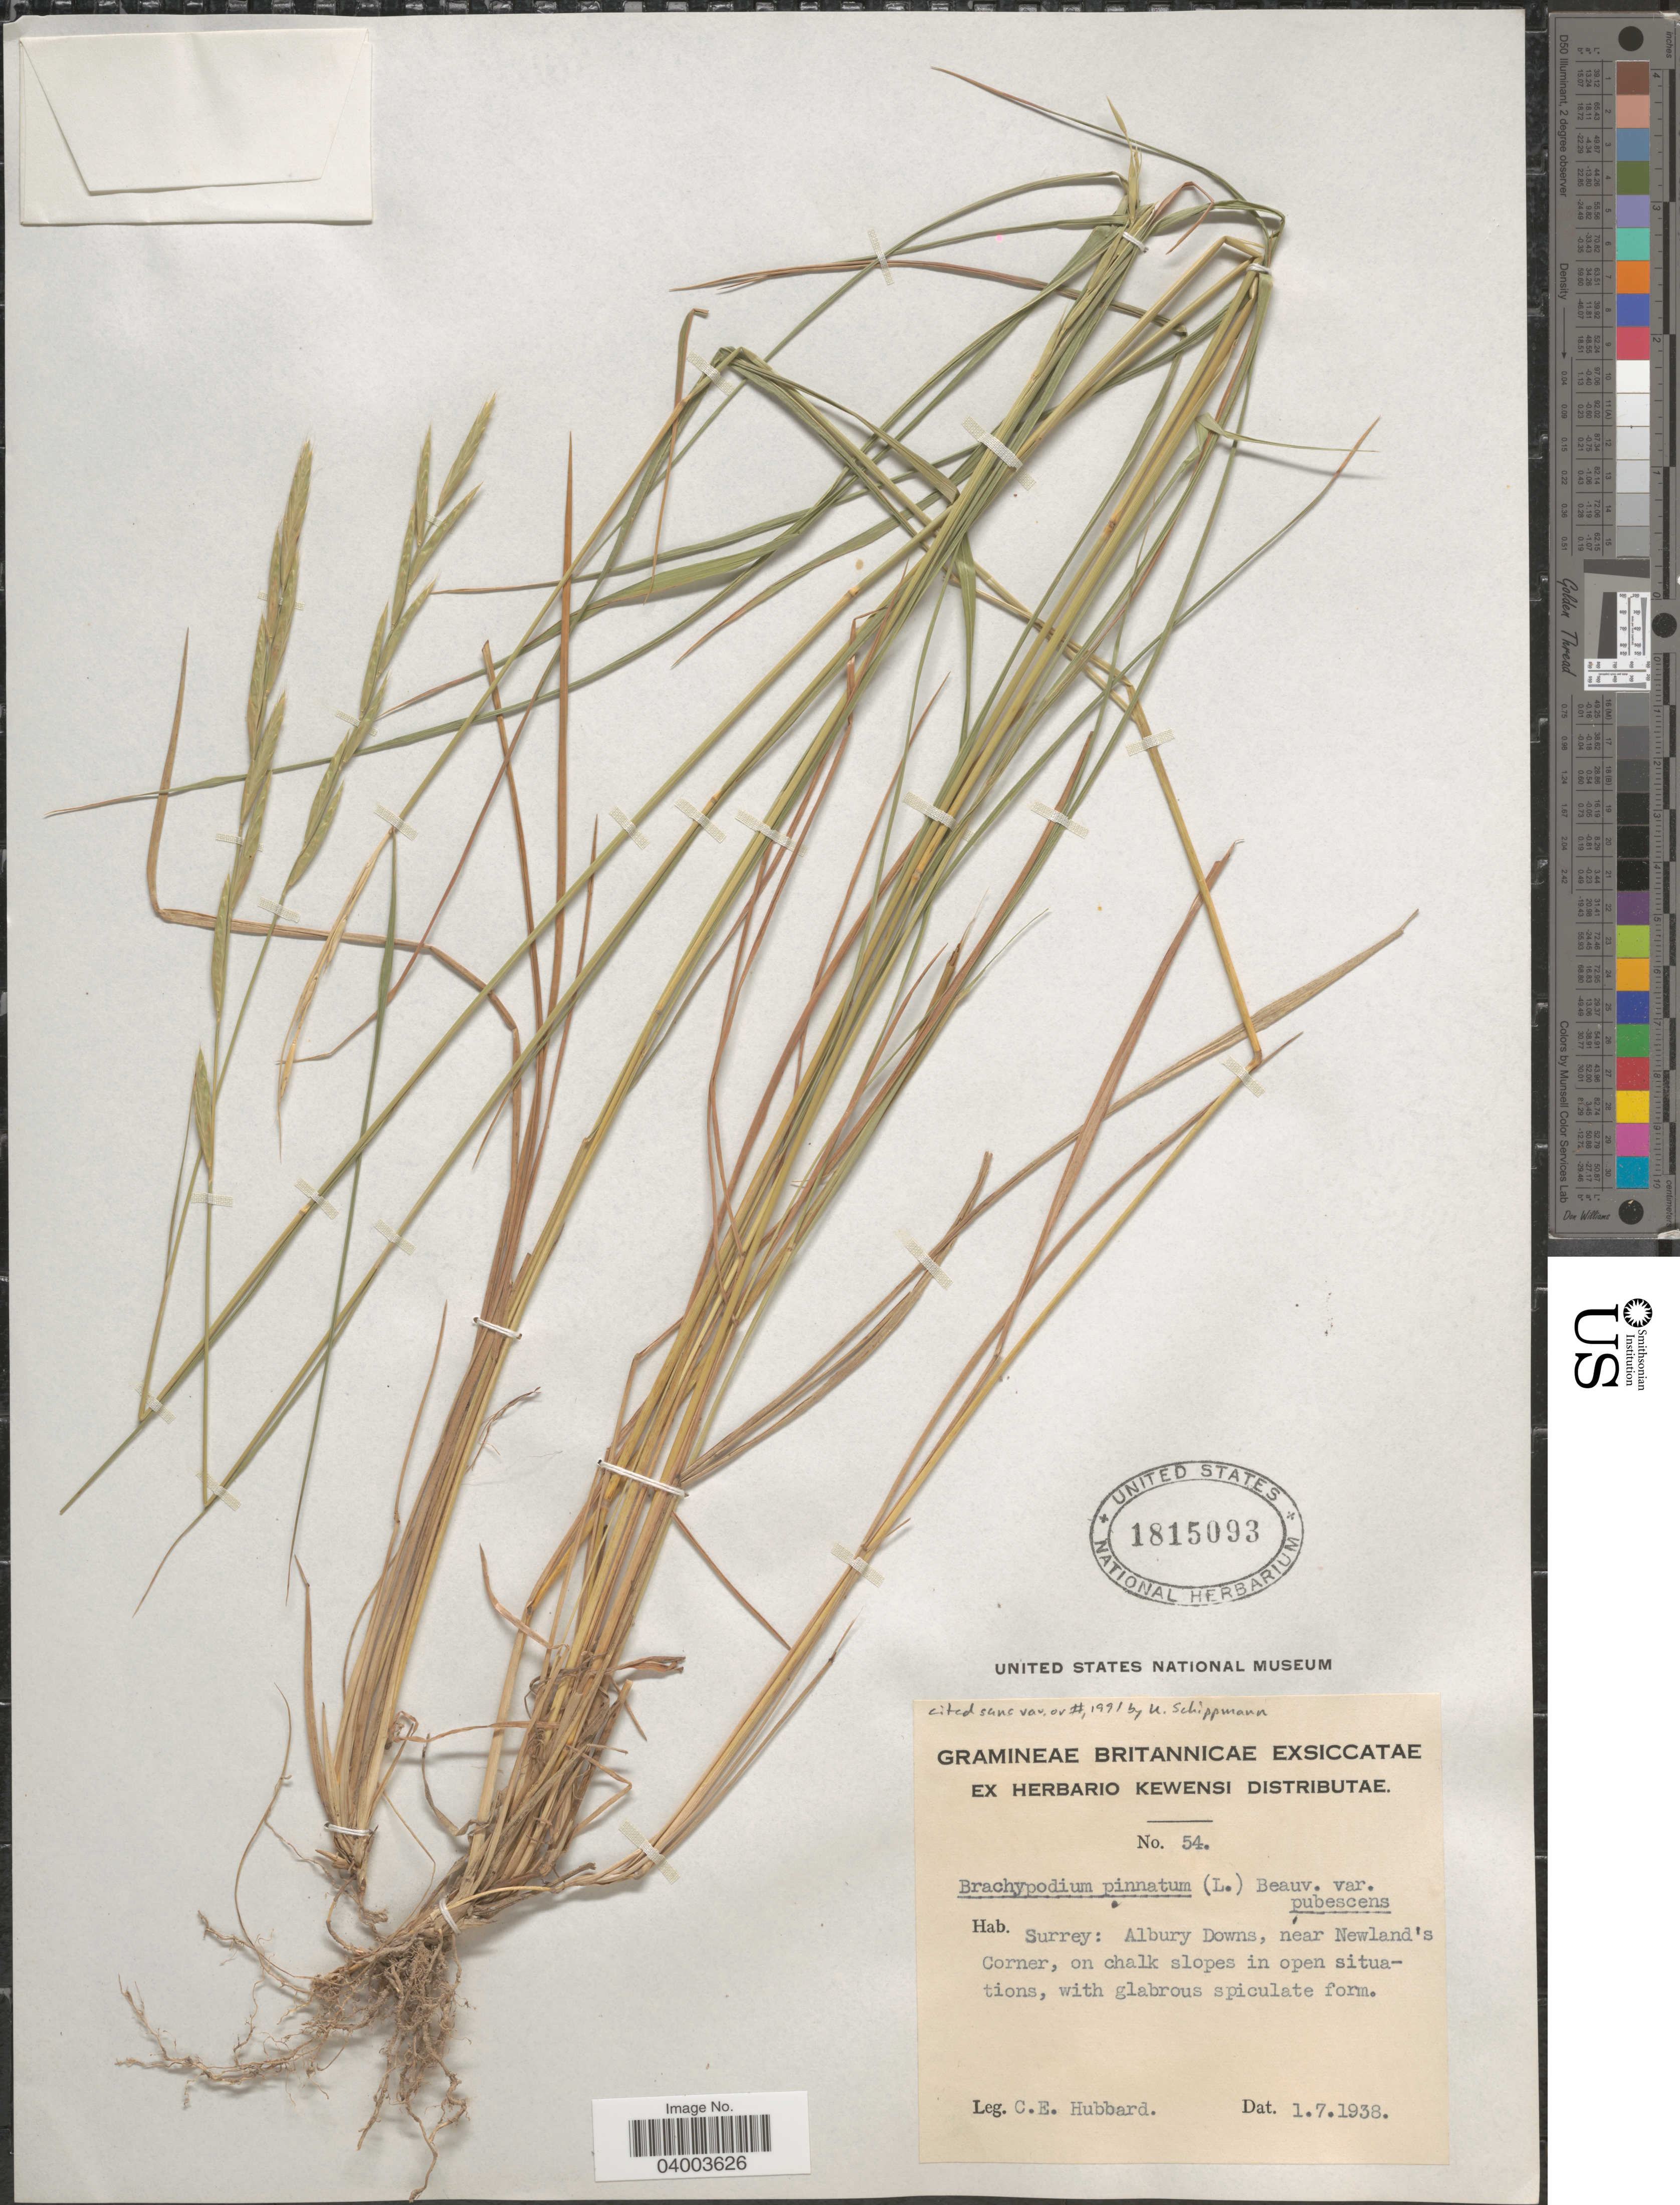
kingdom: Plantae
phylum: Tracheophyta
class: Liliopsida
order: Poales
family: Poaceae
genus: Brachypodium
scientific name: Brachypodium pinnatum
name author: (L.) P. Beauv.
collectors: C. E. Hubbard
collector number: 54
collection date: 1938-07-01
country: United Kingdom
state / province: England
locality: Surrey: Albury Downs, near Newland's Corner.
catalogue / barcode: US 1815093